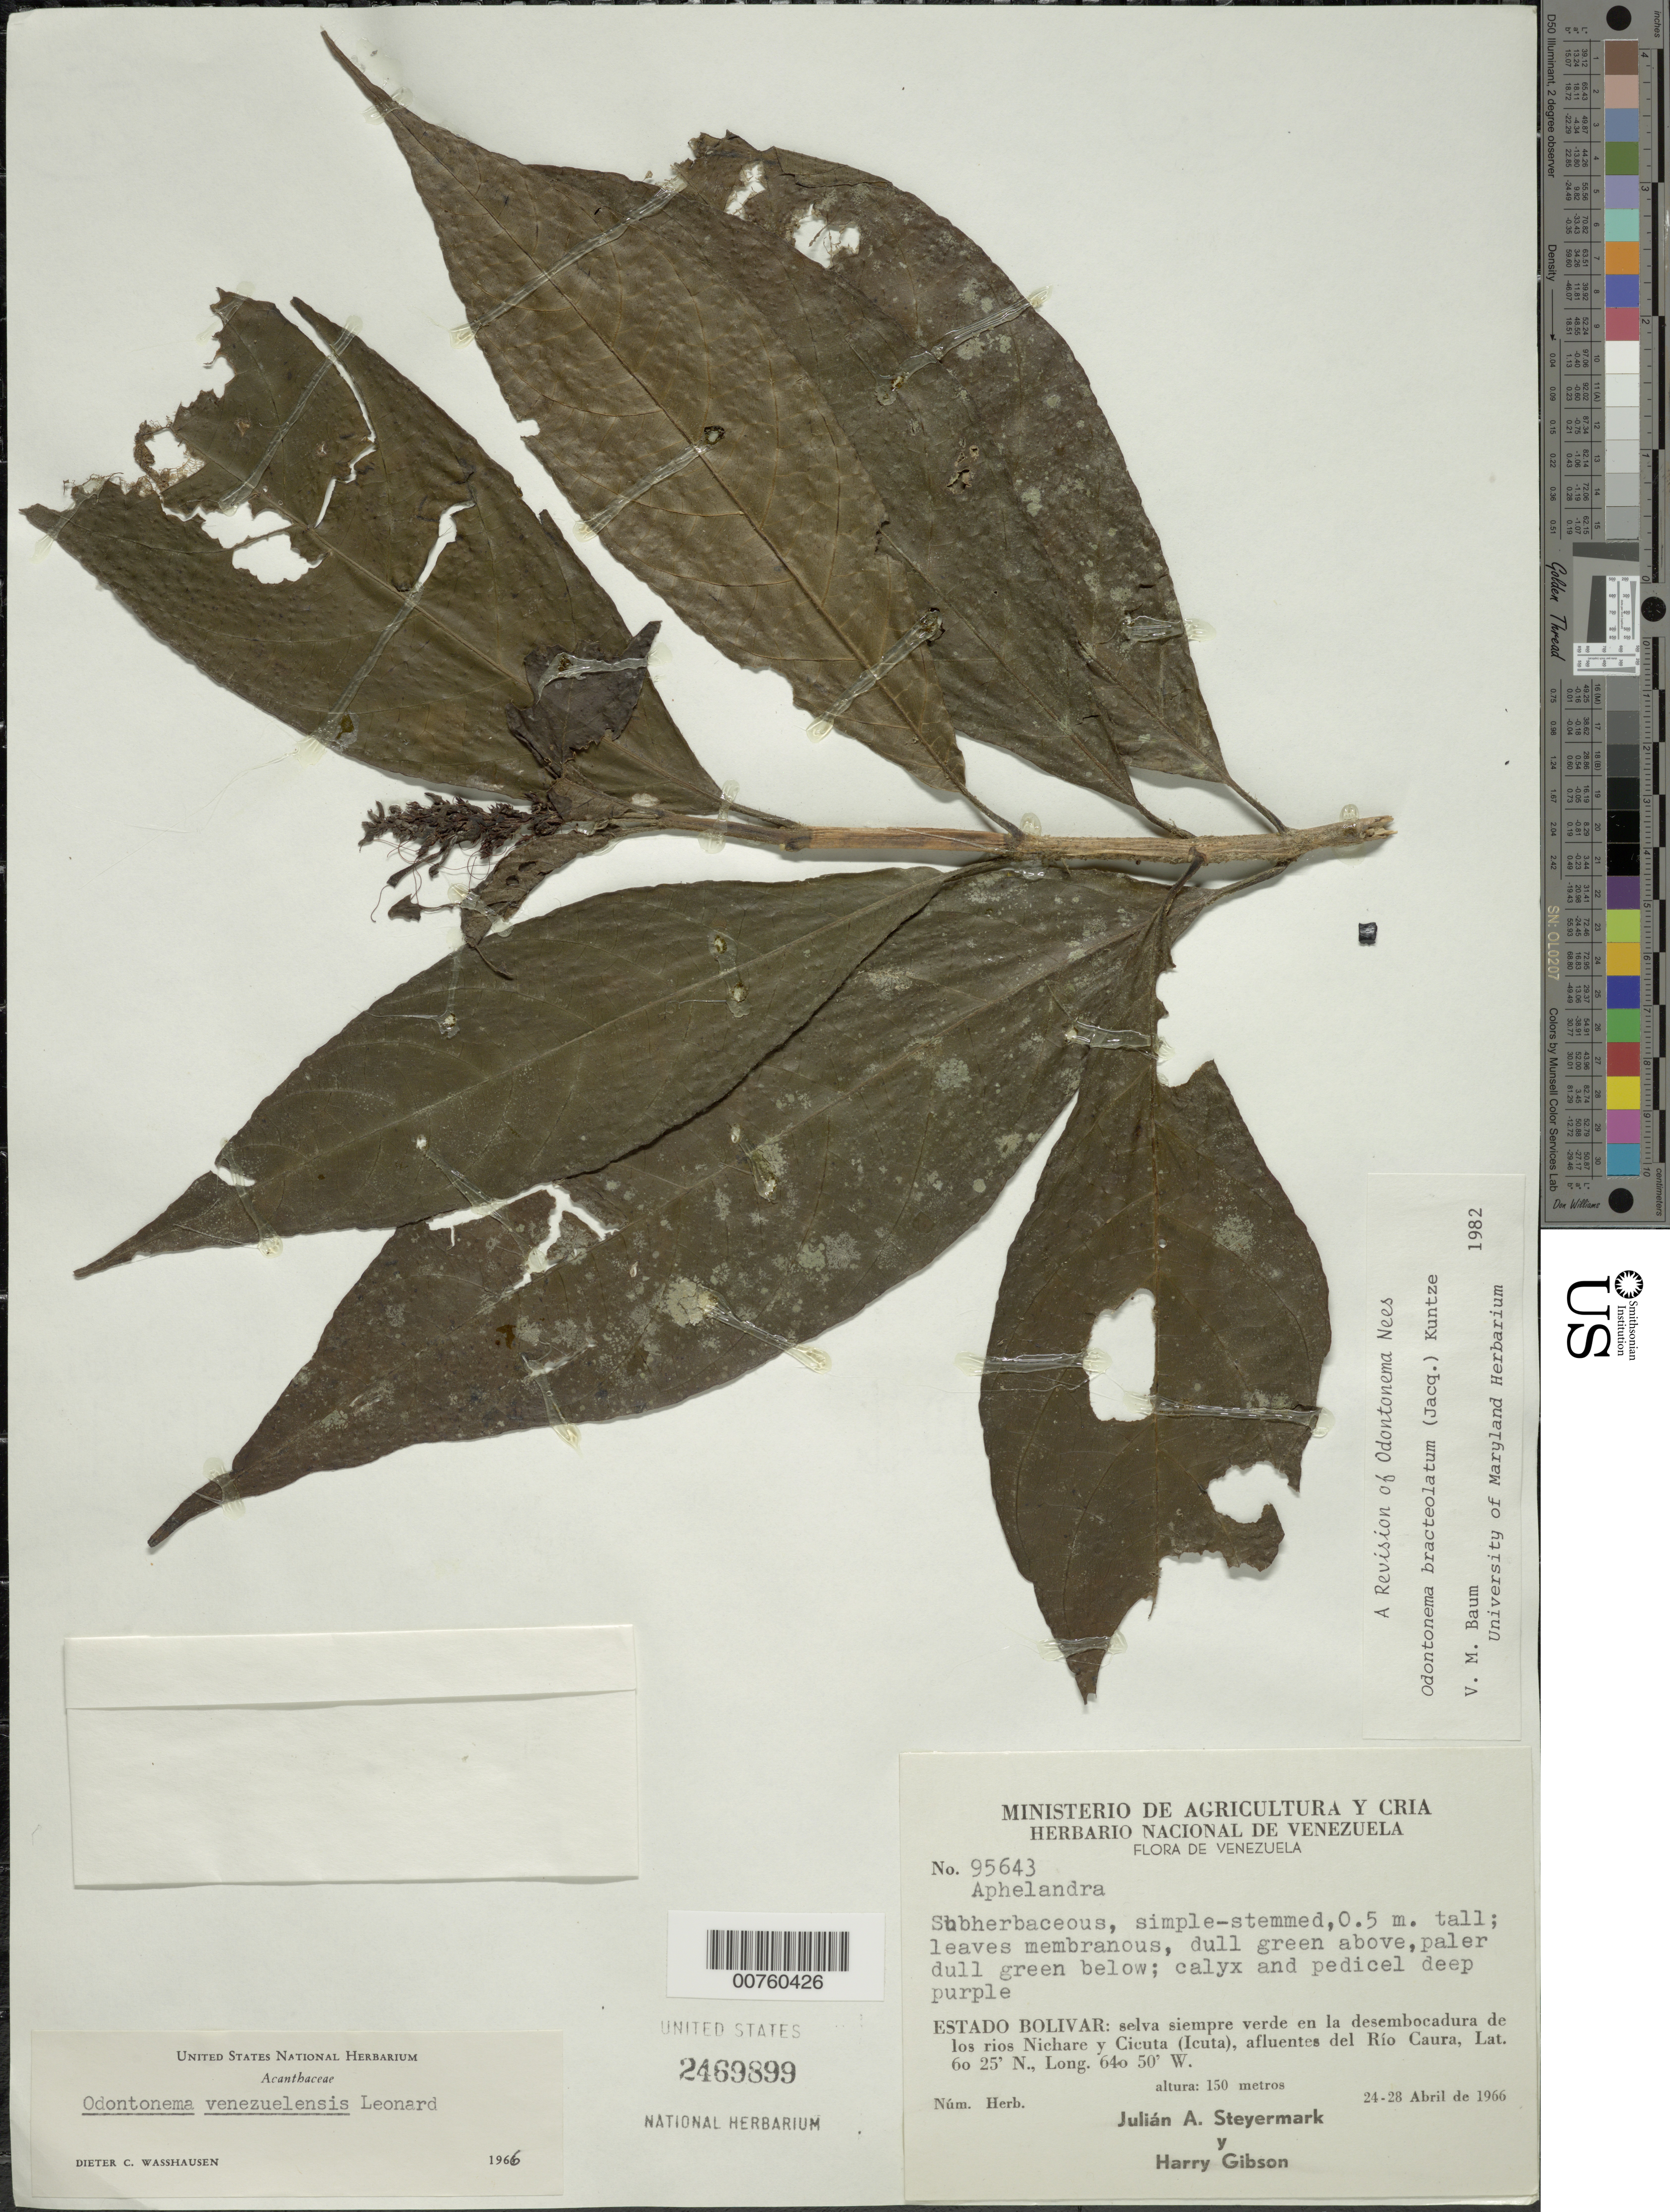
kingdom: Plantae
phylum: Tracheophyta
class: Magnoliopsida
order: Lamiales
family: Acanthaceae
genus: Odontonema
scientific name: Odontonema bracteolatum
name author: (Jacq.) Kuntze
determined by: Baum, V. M.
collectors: J. Steyermark & H. Gibson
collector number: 95643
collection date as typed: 24-Apr-66 to 28-Apr-66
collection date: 1966-04-24/1966-04-28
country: Venezuela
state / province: Bolívar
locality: Río Nichare y Río Cicuta (Icuta) (afl del Río Caura), desembocadura de los ríos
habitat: Selva siempre verde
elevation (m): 150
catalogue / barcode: US 2469899